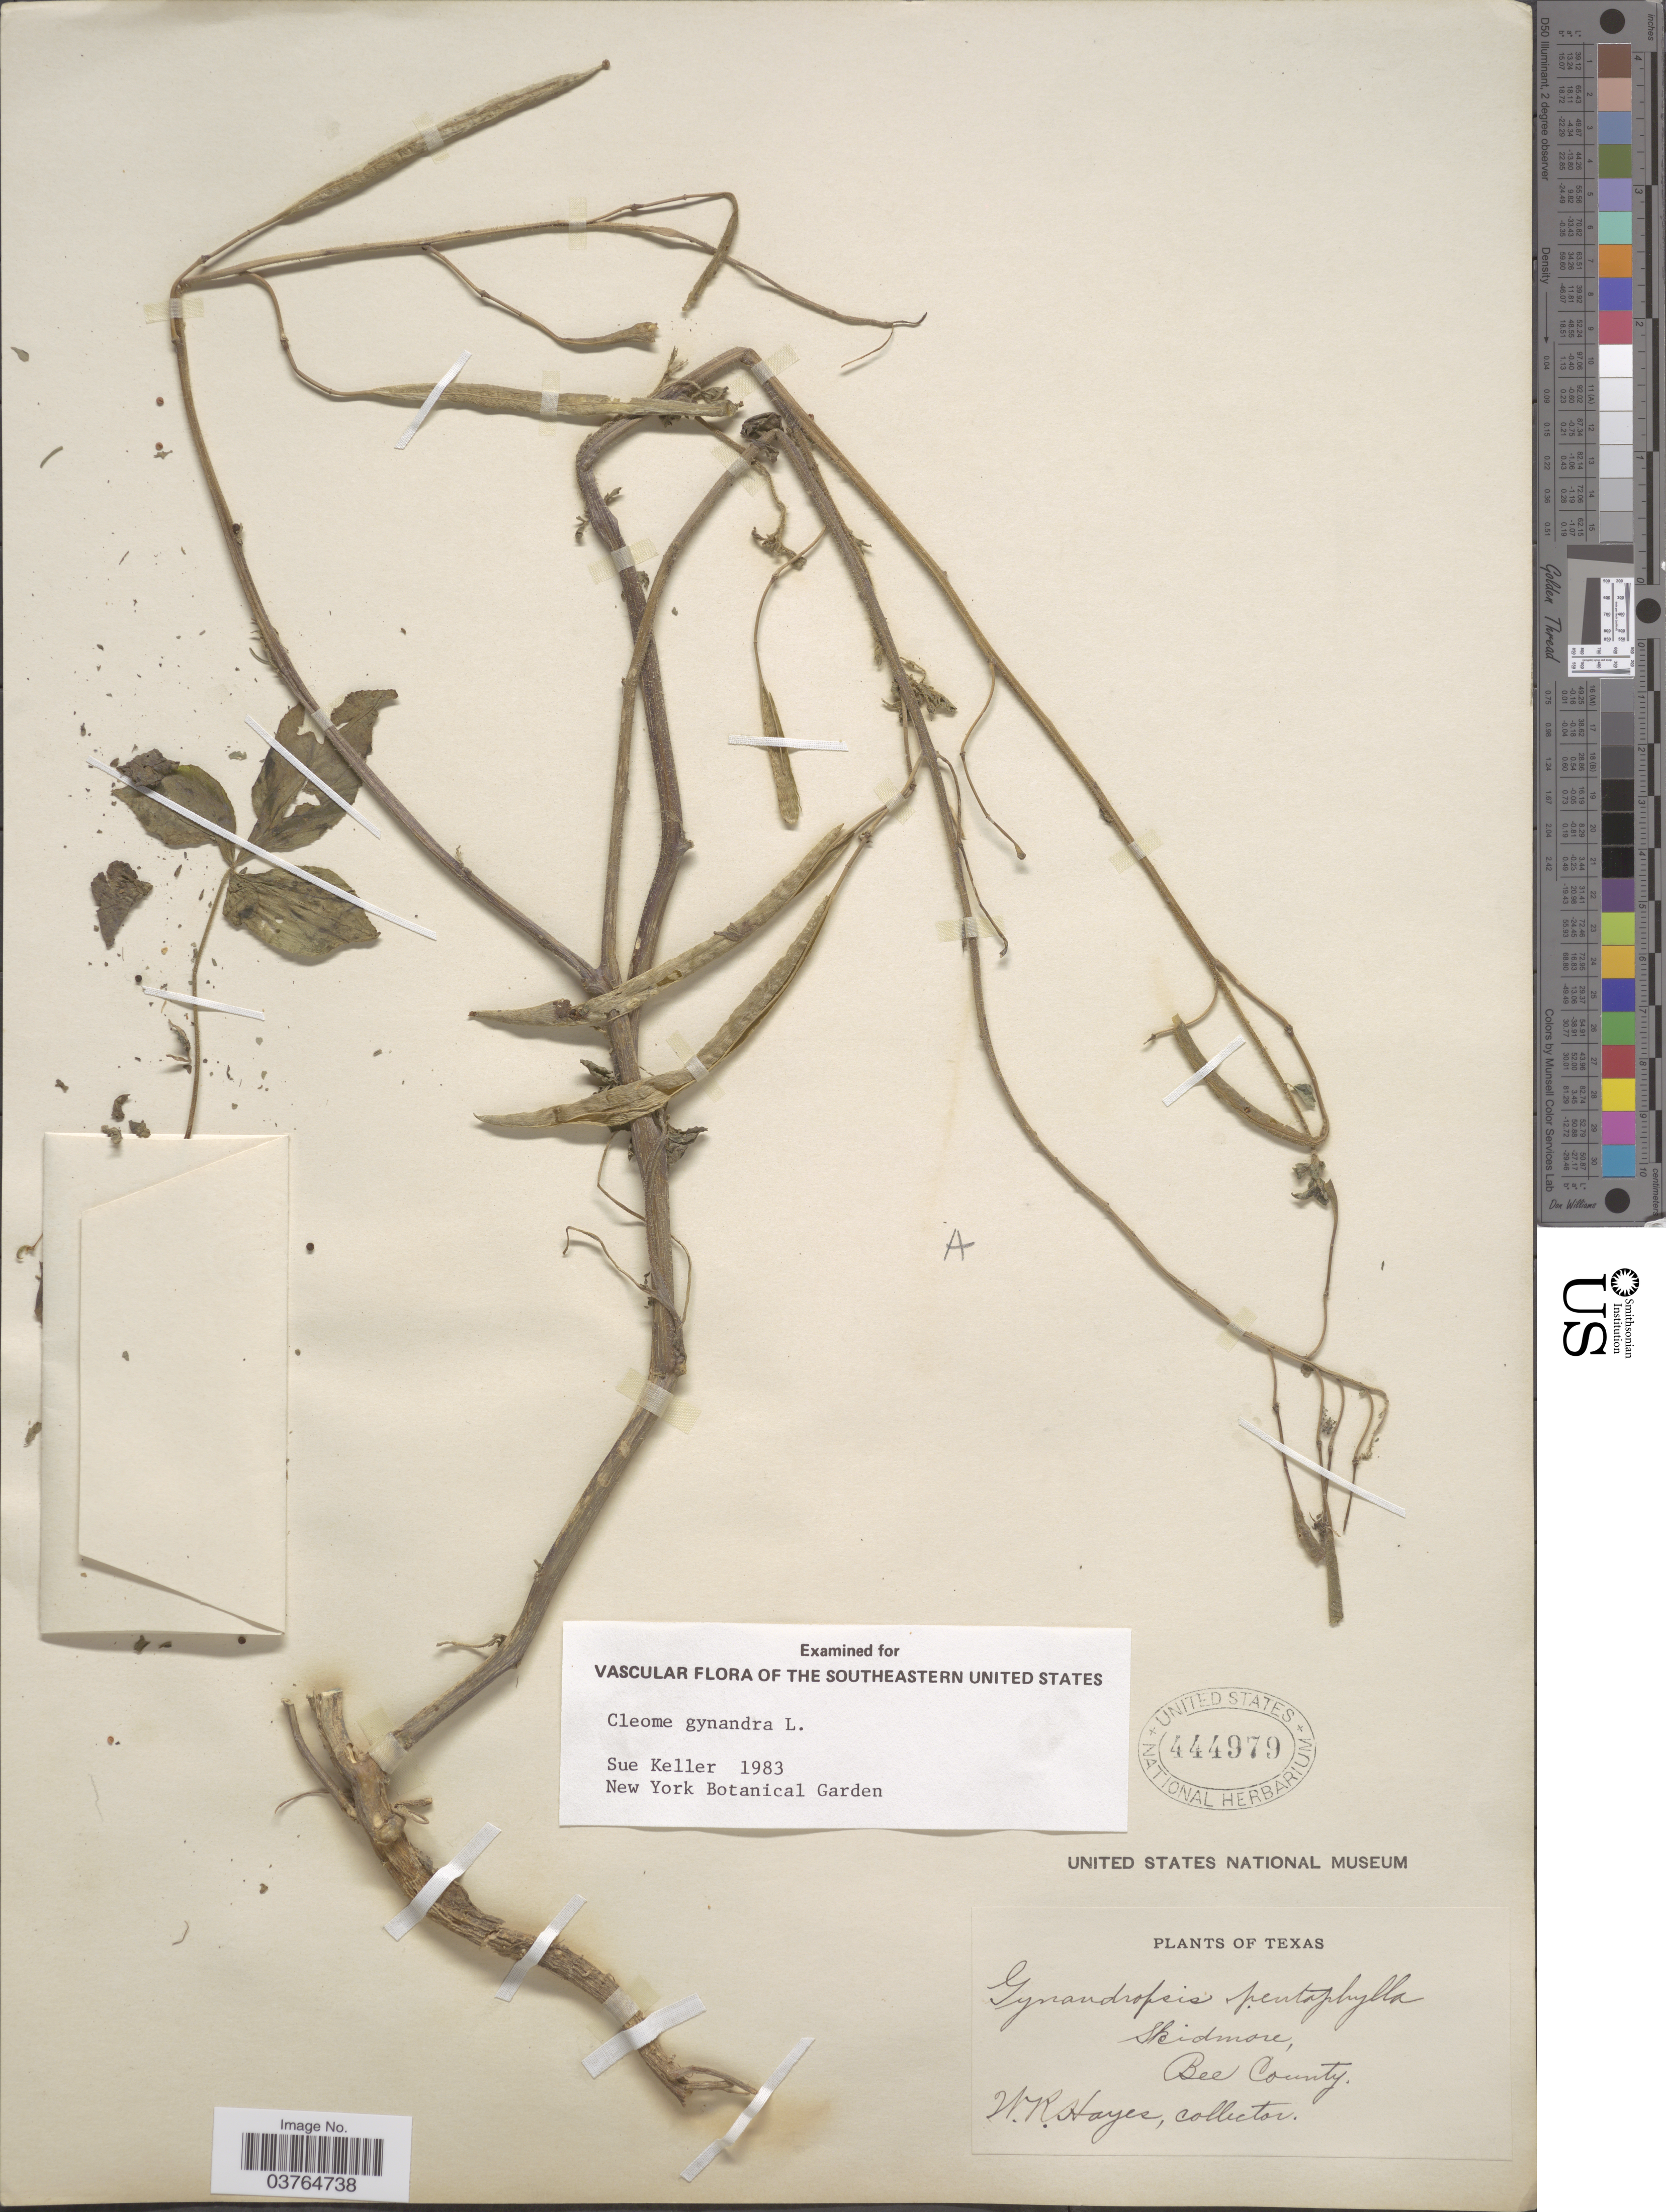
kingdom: Plantae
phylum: Tracheophyta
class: Magnoliopsida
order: Brassicales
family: Cleomaceae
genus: Gynandropsis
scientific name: Gynandropsis gynandra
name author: (L.) Briq.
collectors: W. Hayes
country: United States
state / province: Texas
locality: Skidmore, Bee County.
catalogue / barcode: US 444979